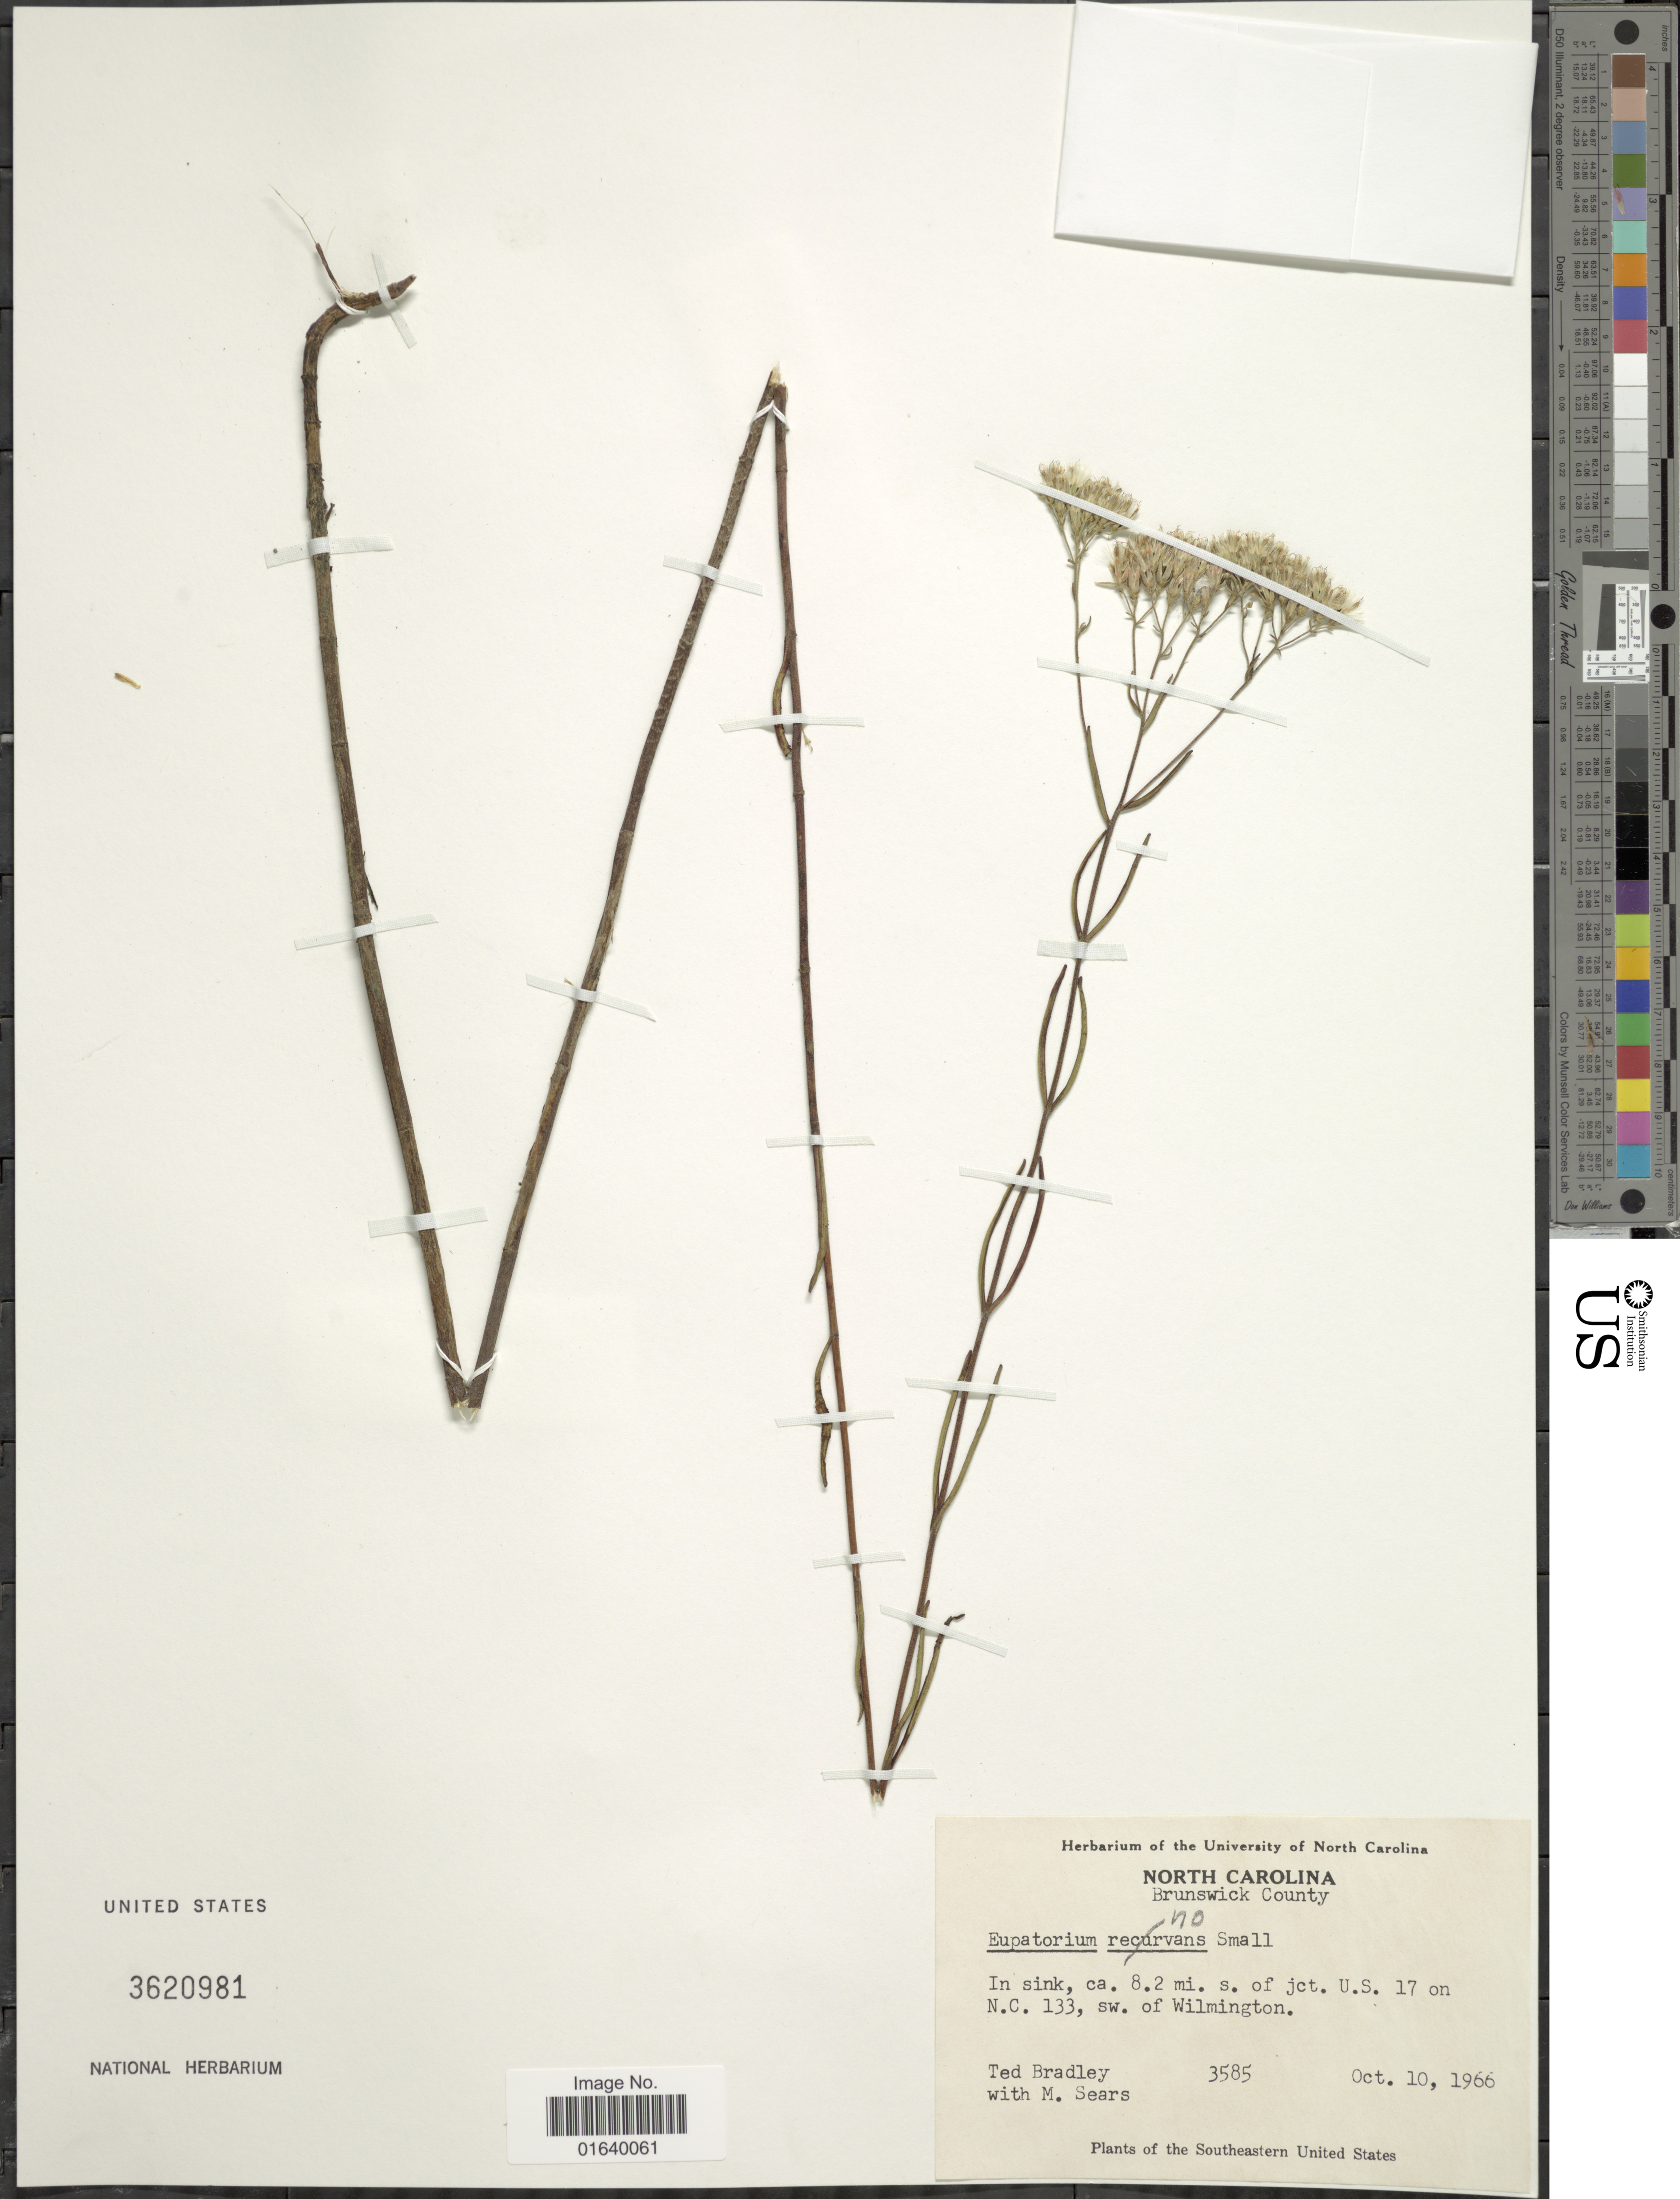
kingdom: Plantae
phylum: Tracheophyta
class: Magnoliopsida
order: Asterales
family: Asteraceae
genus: Eupatorium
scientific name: Eupatorium recurvans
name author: Small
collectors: T. Bradley & M. Sears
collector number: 3585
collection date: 1966-10-10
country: United States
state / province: North Carolina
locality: Brunswick County, I sink, ca. 8.2 mi. s. of jct. U.S. 17 on N.C. 133, sw. of Wilmington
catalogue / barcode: US 3620981